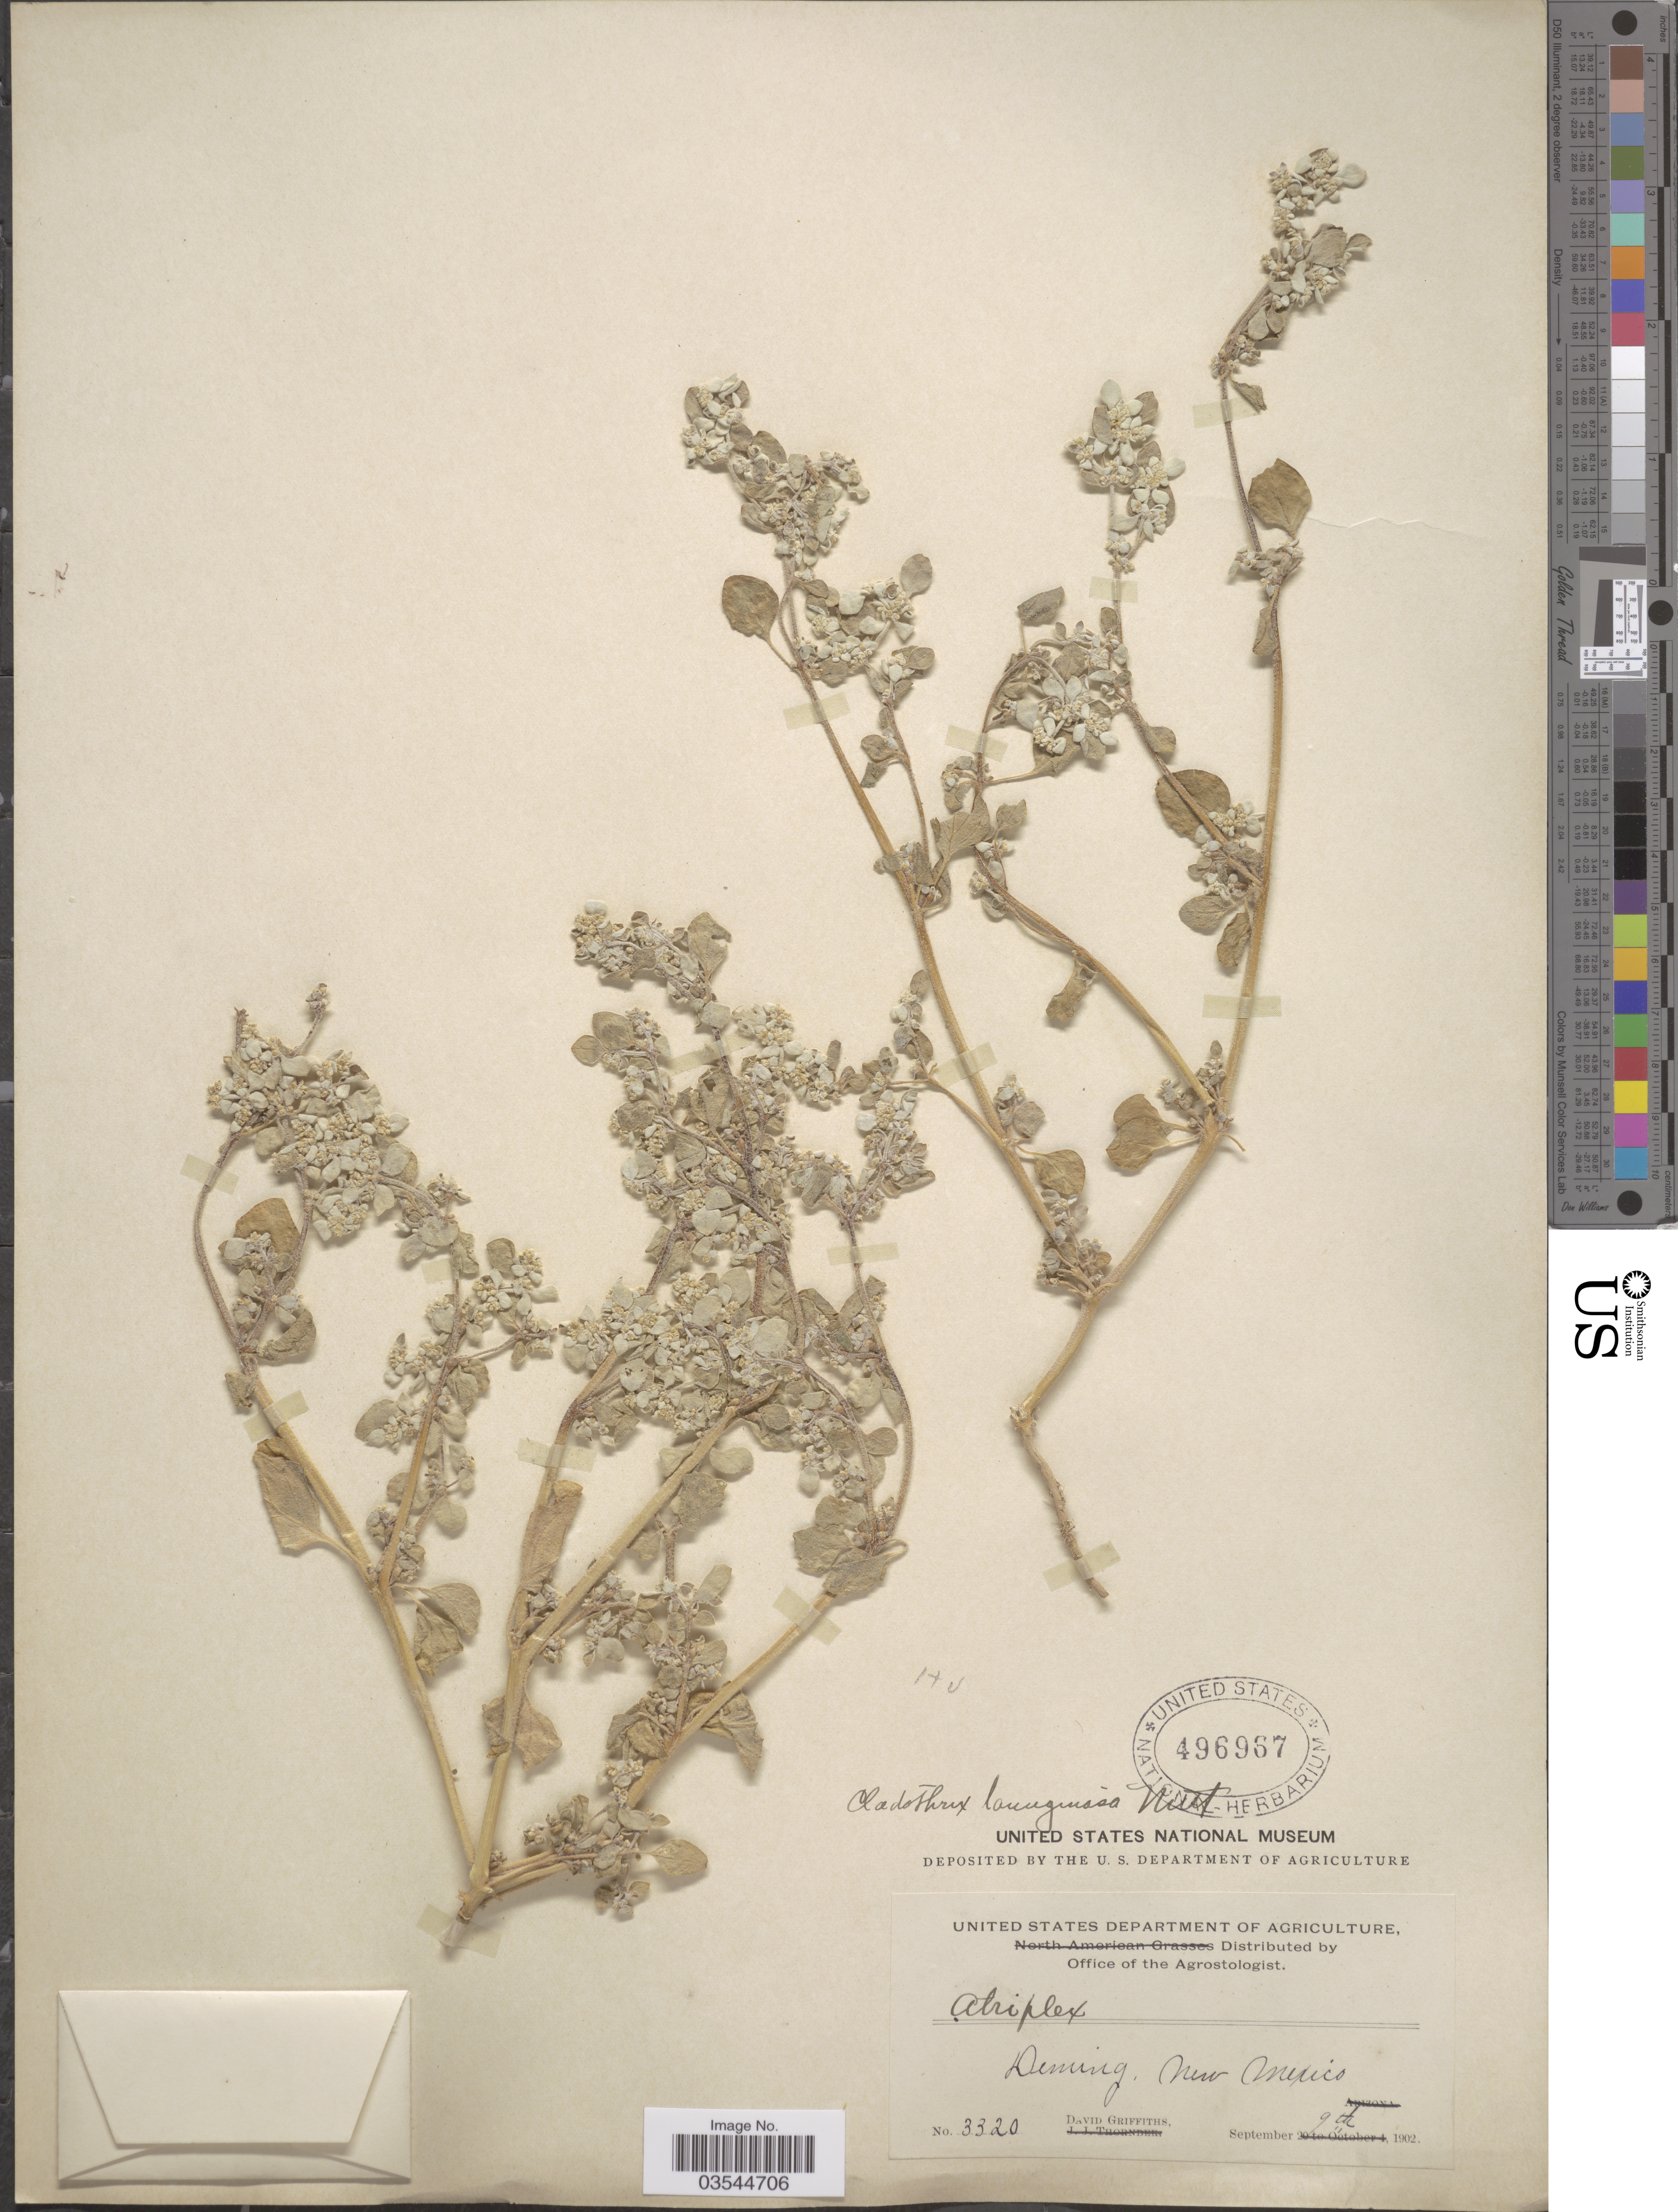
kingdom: Plantae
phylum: Tracheophyta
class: Magnoliopsida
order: Caryophyllales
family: Amaranthaceae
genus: Tidestromia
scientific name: Tidestromia lanuginosa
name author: (Nutt.) Standl.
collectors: D. Griffiths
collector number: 3320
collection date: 1902-09-09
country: United States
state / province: New Mexico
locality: Deming.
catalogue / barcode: US 496967